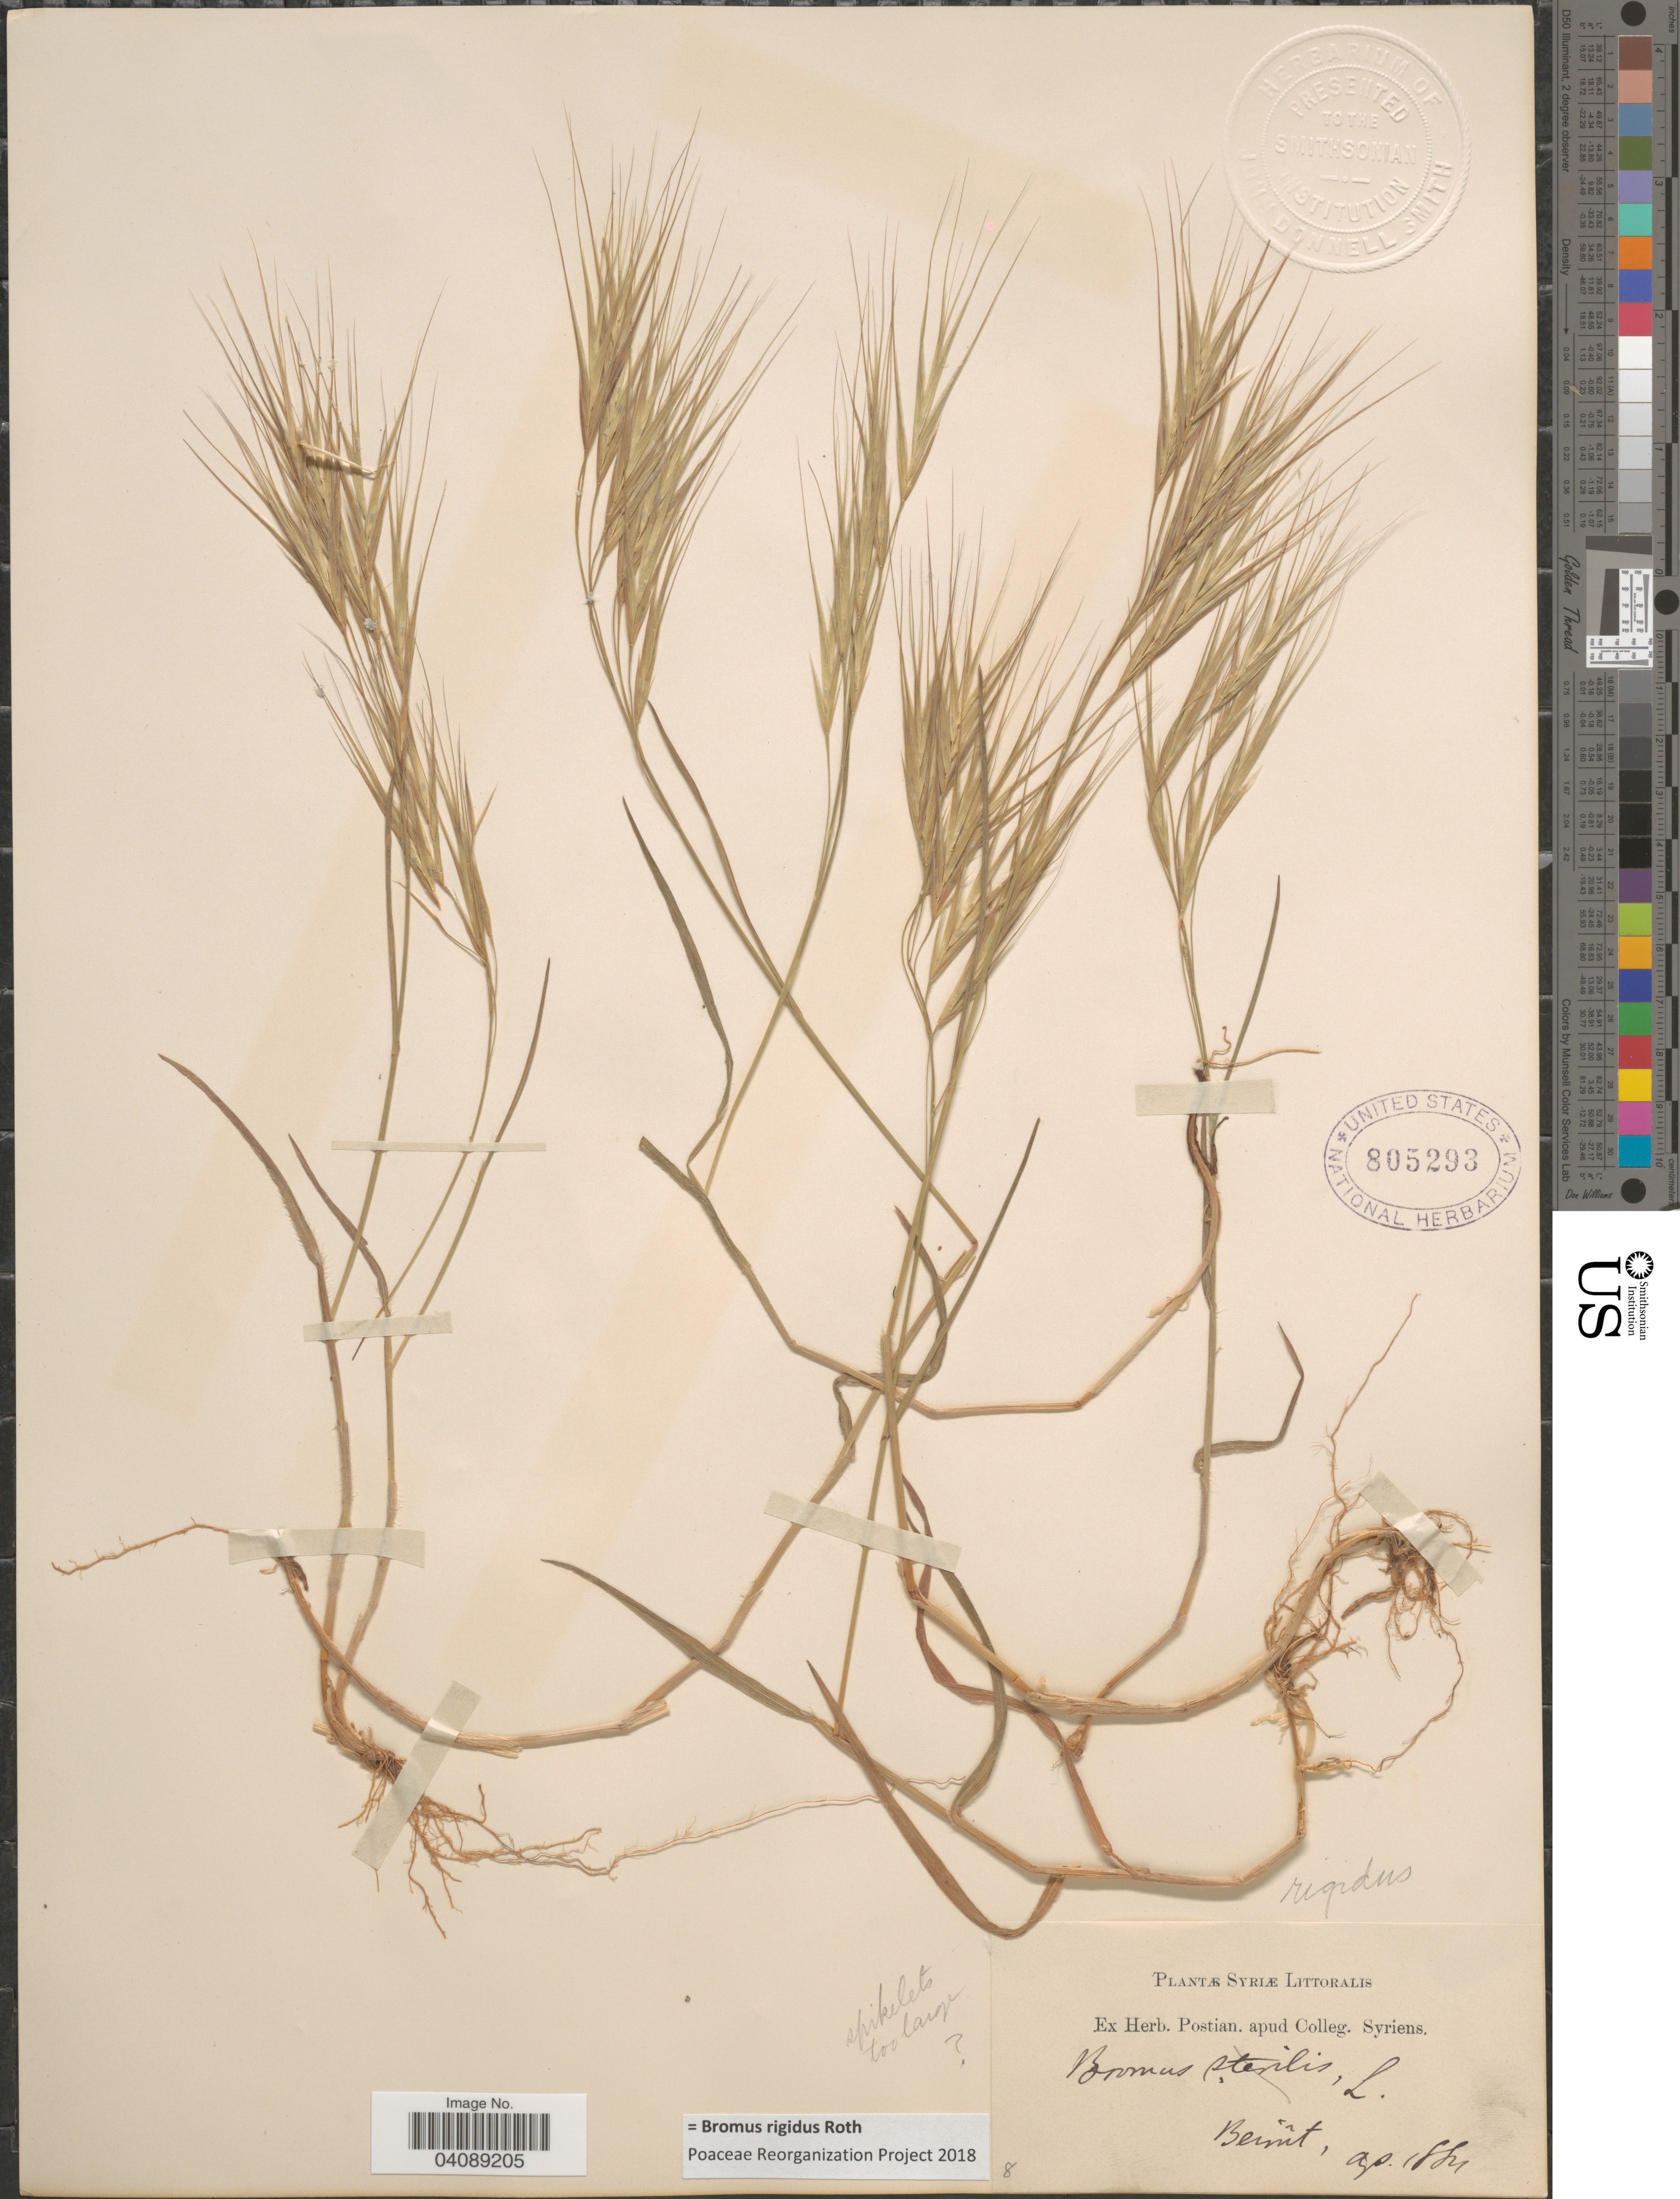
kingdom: Plantae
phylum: Tracheophyta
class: Liliopsida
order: Poales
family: Poaceae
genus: Bromus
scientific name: Bromus rigidus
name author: Roth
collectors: ex herb. Postian. apud Colleg. Syriens. Protest. USE "Fannie P. A. Shepard" (10308853) AS PRIMARY COLLECTOR INSTEAD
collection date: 1884-04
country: Lebanon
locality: Syriæ Littoralis. Beirut.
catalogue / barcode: US 805293